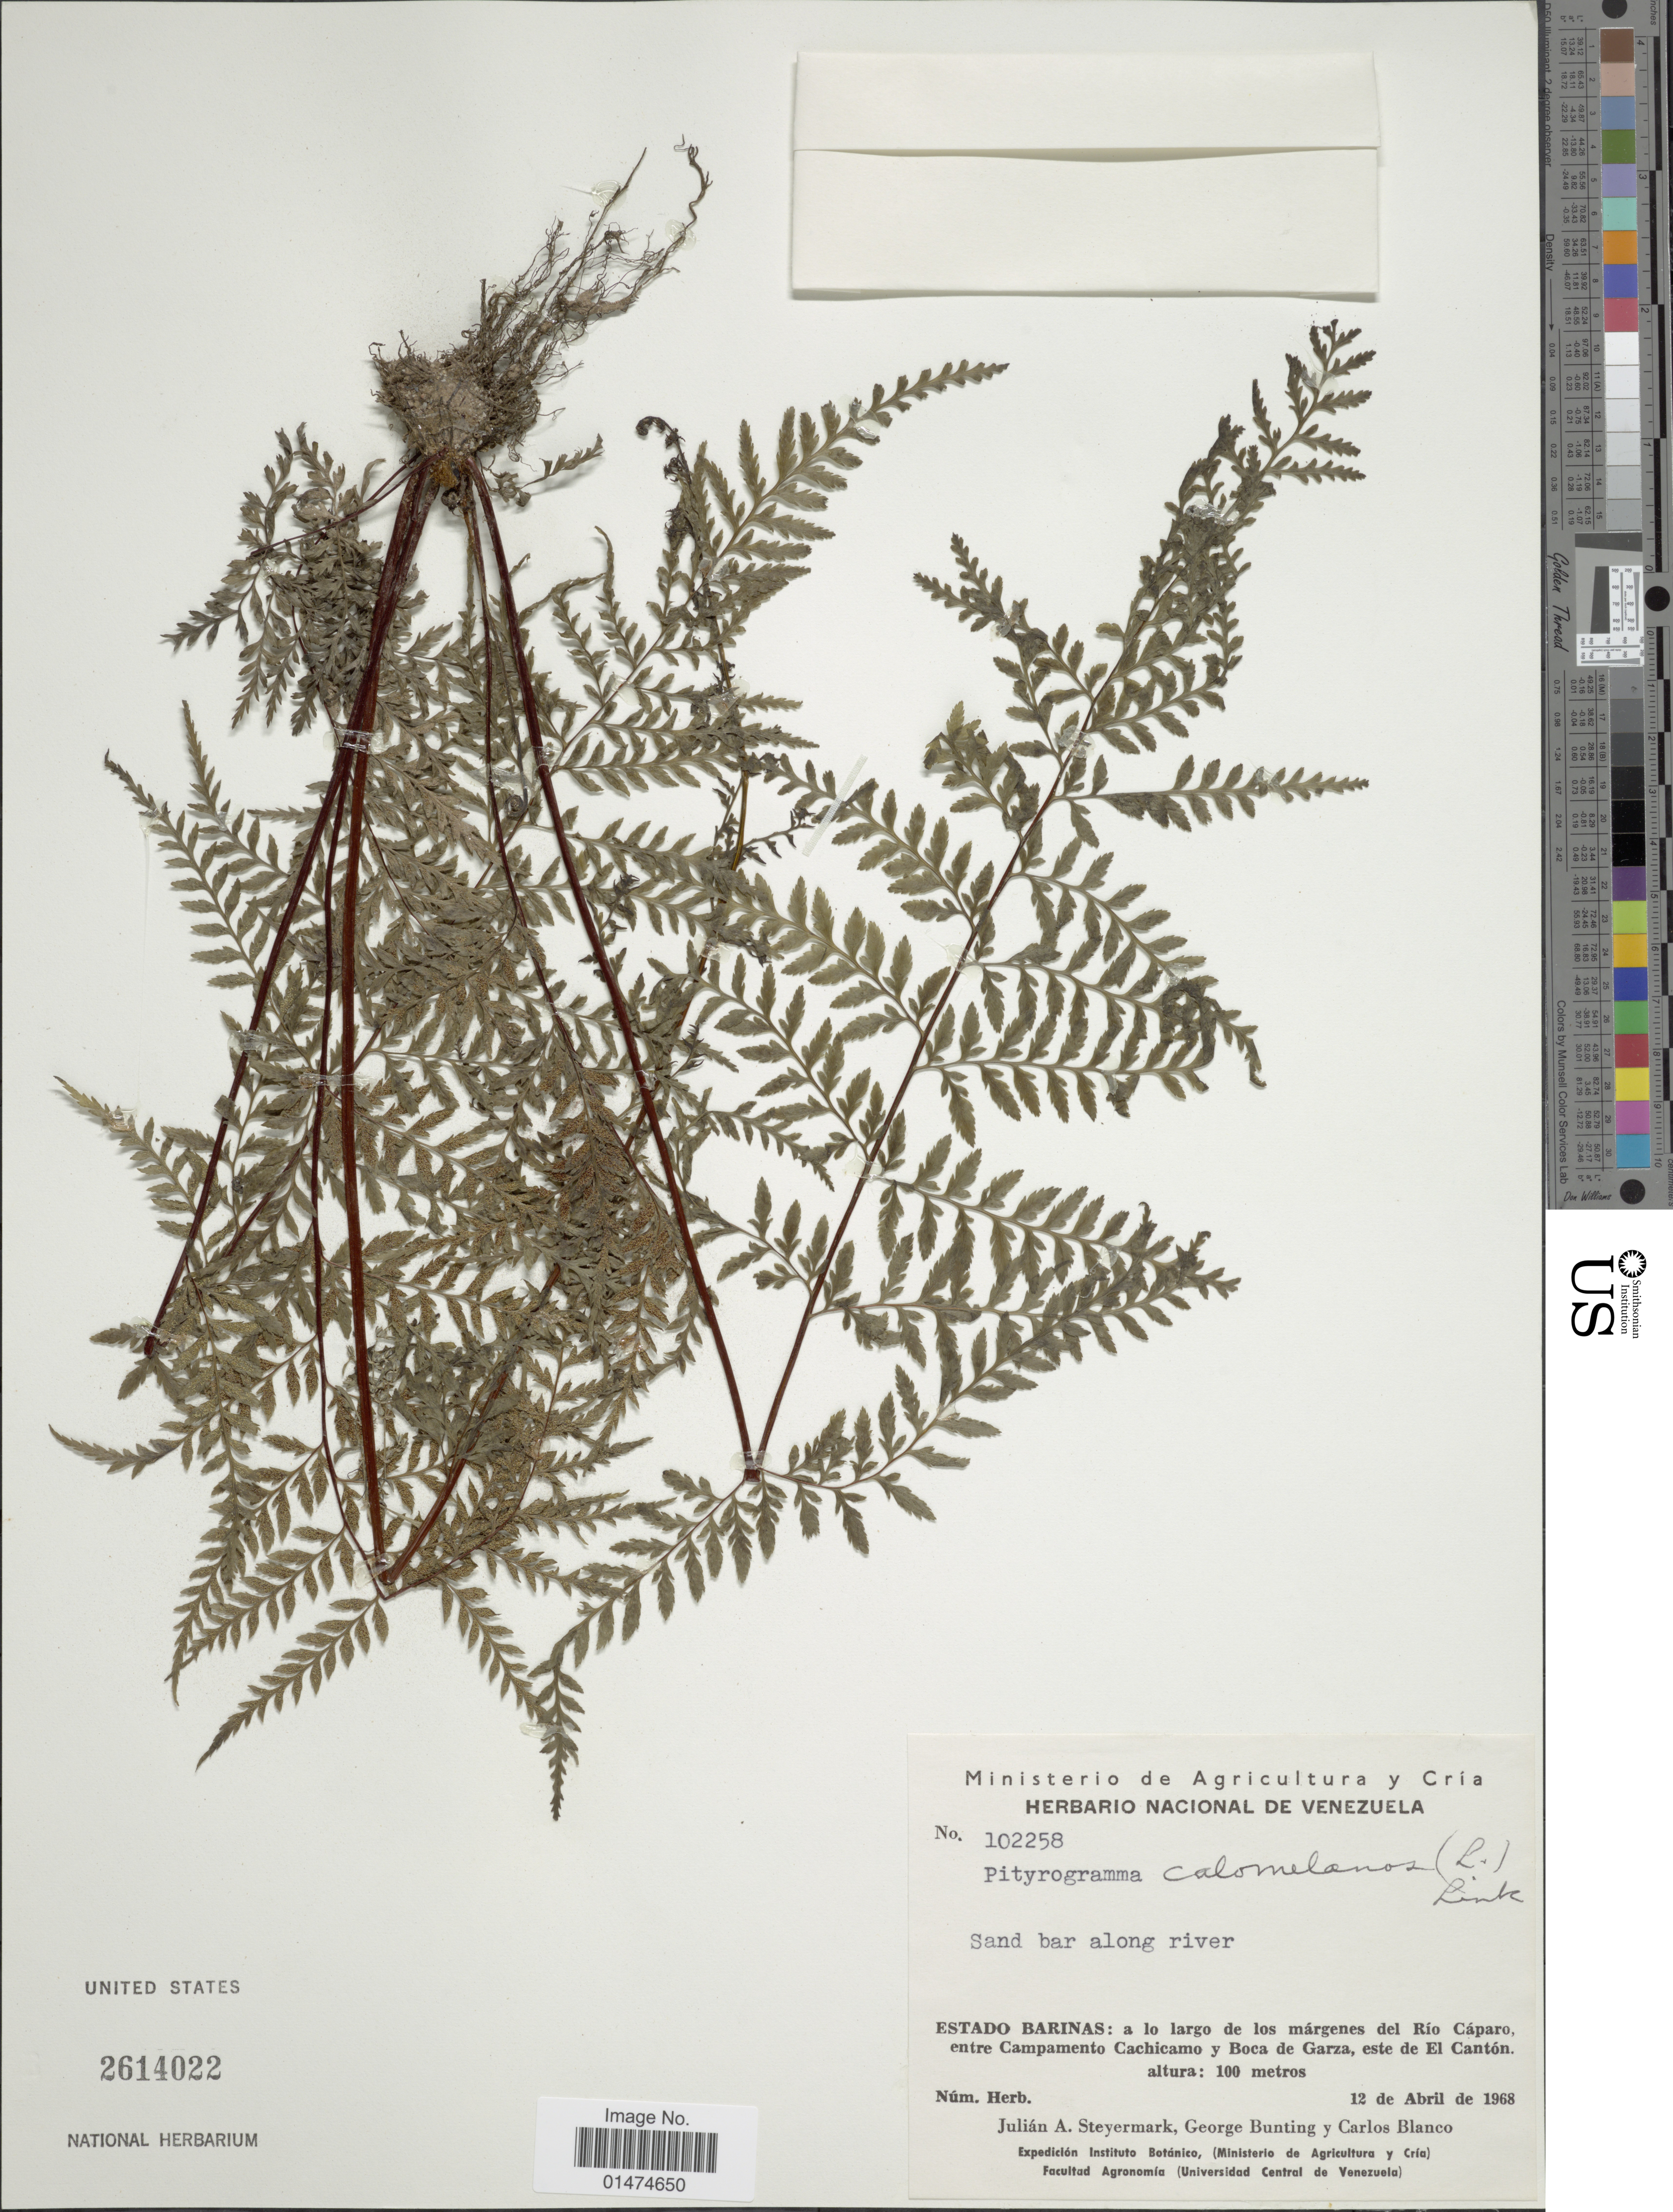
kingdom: Plantae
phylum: Tracheophyta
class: Polypodiopsida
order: Polypodiales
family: Pteridaceae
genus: Pityrogramma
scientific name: Pityrogramma calomelanos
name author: (L.) Link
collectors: J. Steyermark, G. S. Bunting & C. A. Blanco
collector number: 102258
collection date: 1968-04-12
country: Venezuela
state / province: Barinas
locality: Estado Barinas, a lo largo de los margenes del Rio Caparo entre Campamento Cachicamo y Boca de Garza, este de El Canton.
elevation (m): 100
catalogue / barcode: US 2614022